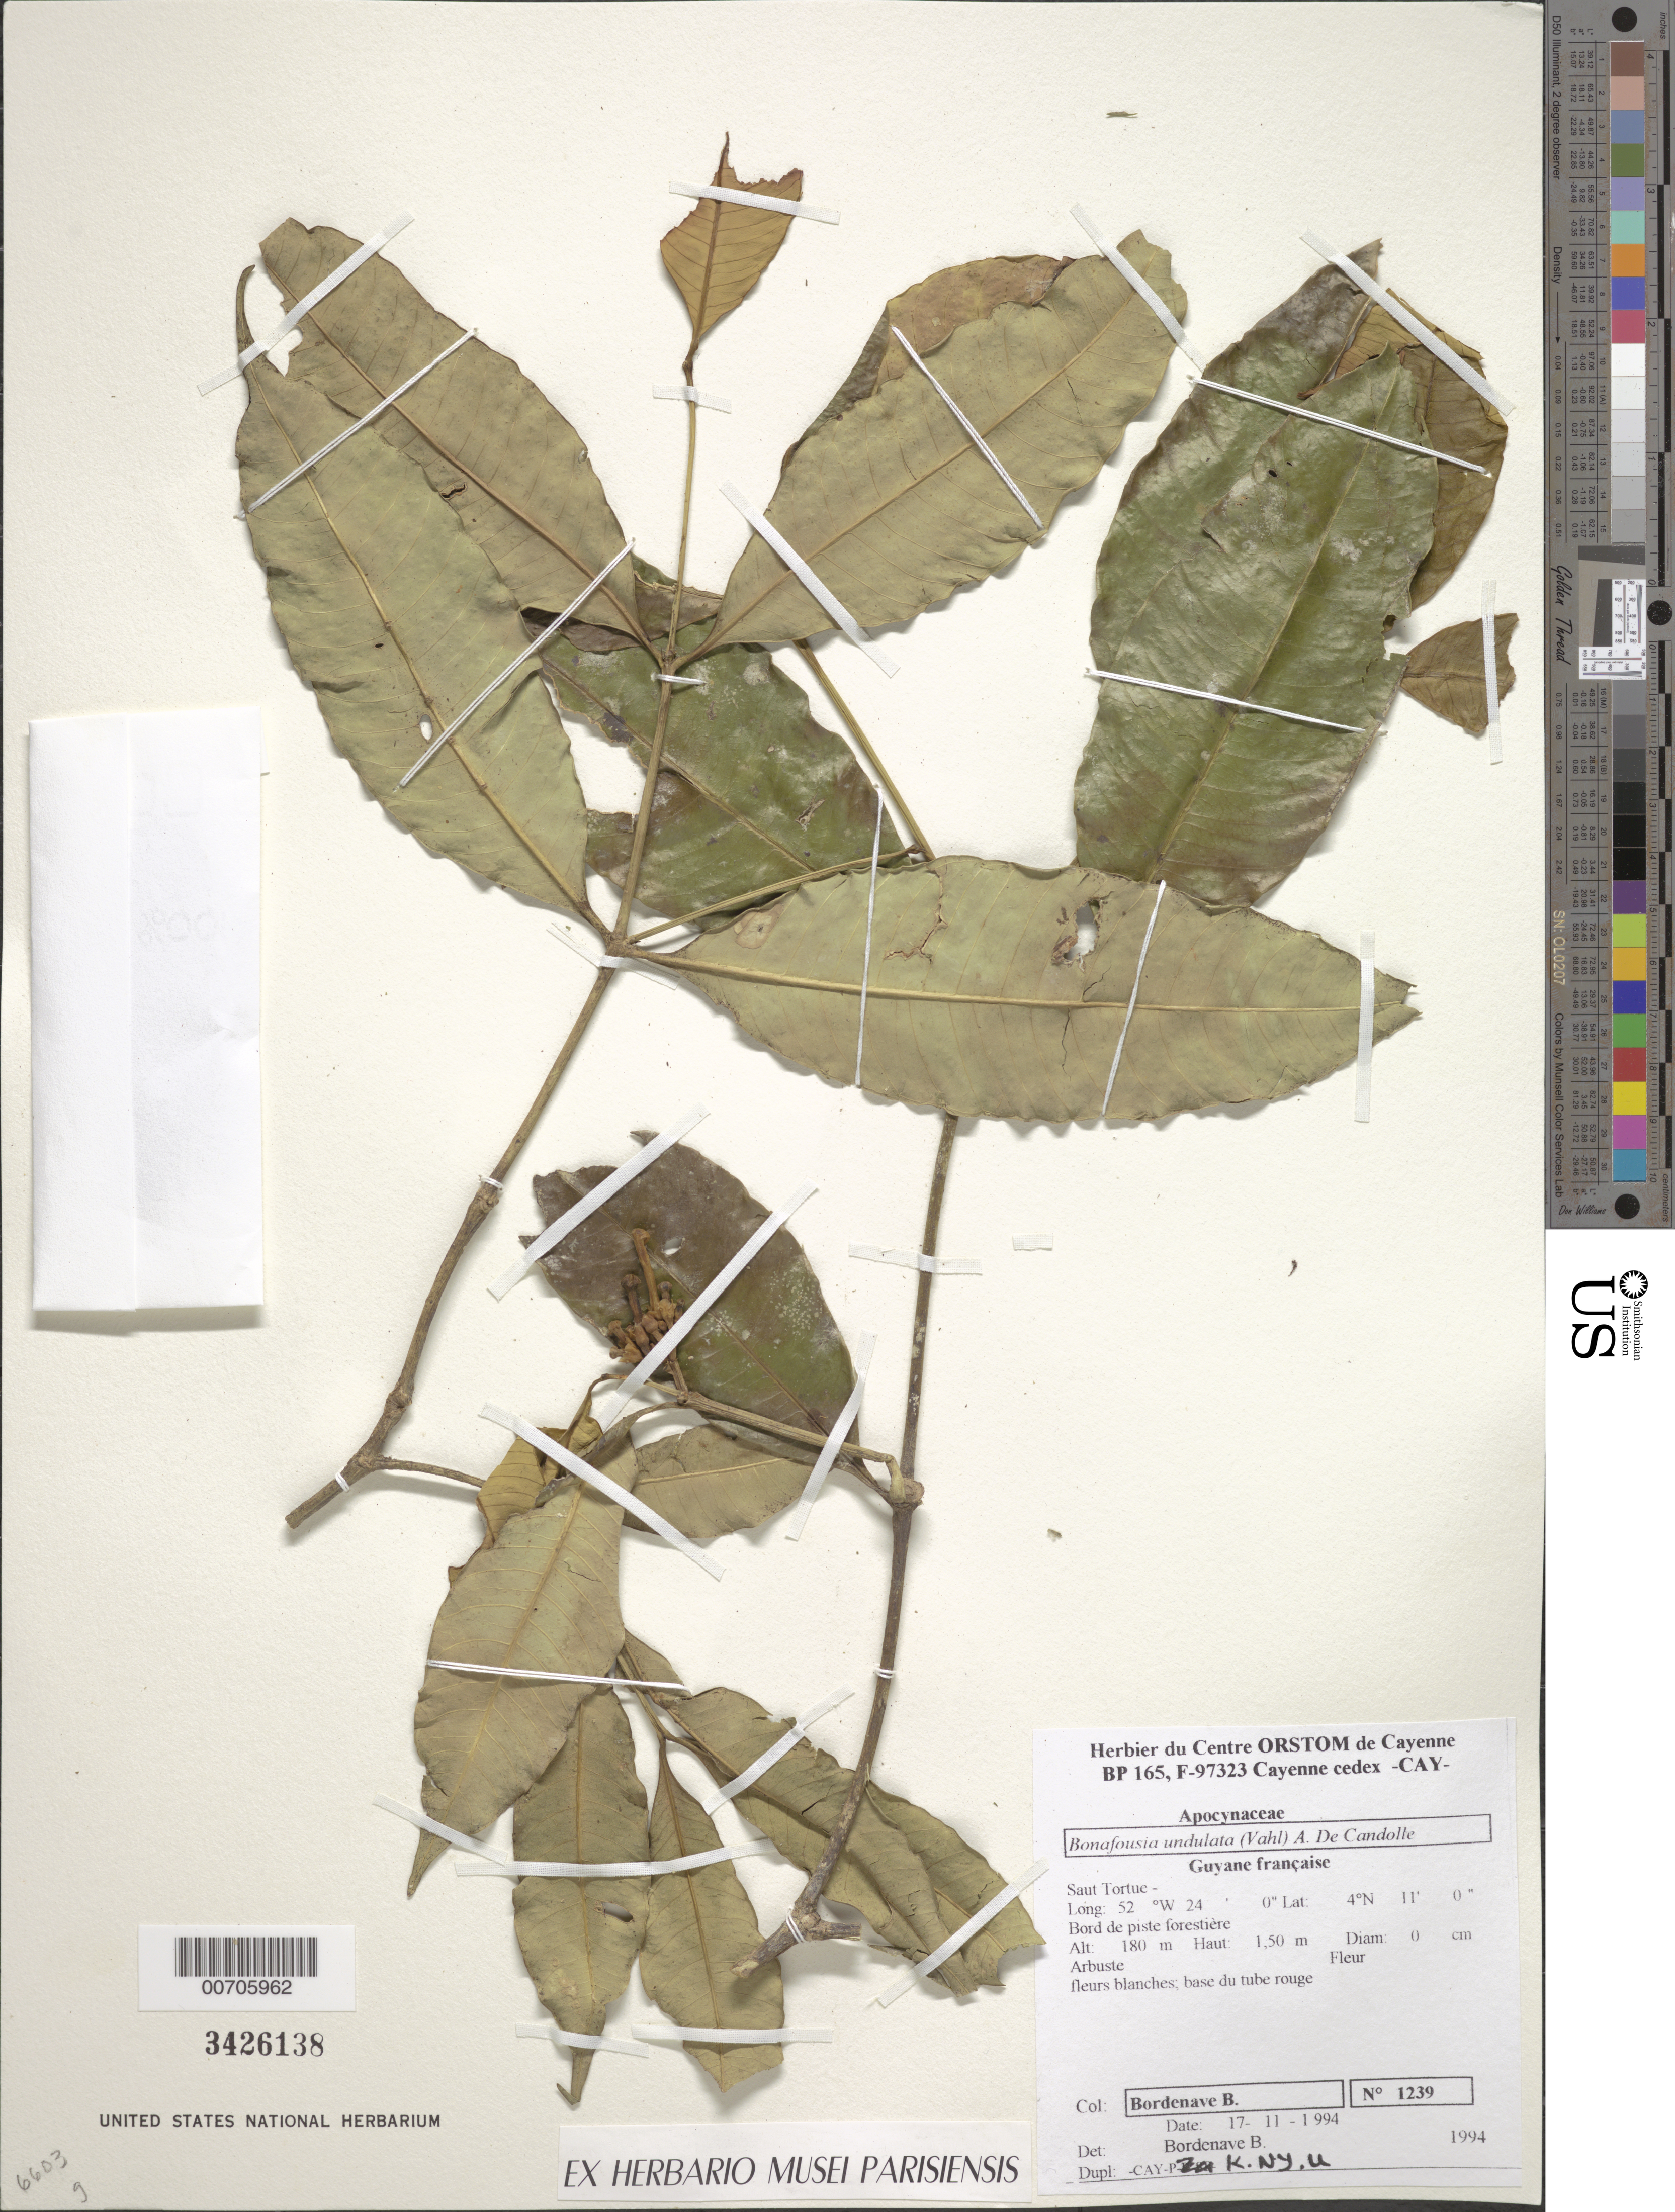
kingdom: Plantae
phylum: Tracheophyta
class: Magnoliopsida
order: Gentianales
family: Apocynaceae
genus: Bonafousia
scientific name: Bonafousia undulata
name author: (Vahl) A. DC.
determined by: Bordenave, B.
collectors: B. Bordenave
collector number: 1239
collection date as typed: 17-Nov-94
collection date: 1994-11-17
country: French Guiana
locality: Saut Tortue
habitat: Forest trail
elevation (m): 180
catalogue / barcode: US 3426138